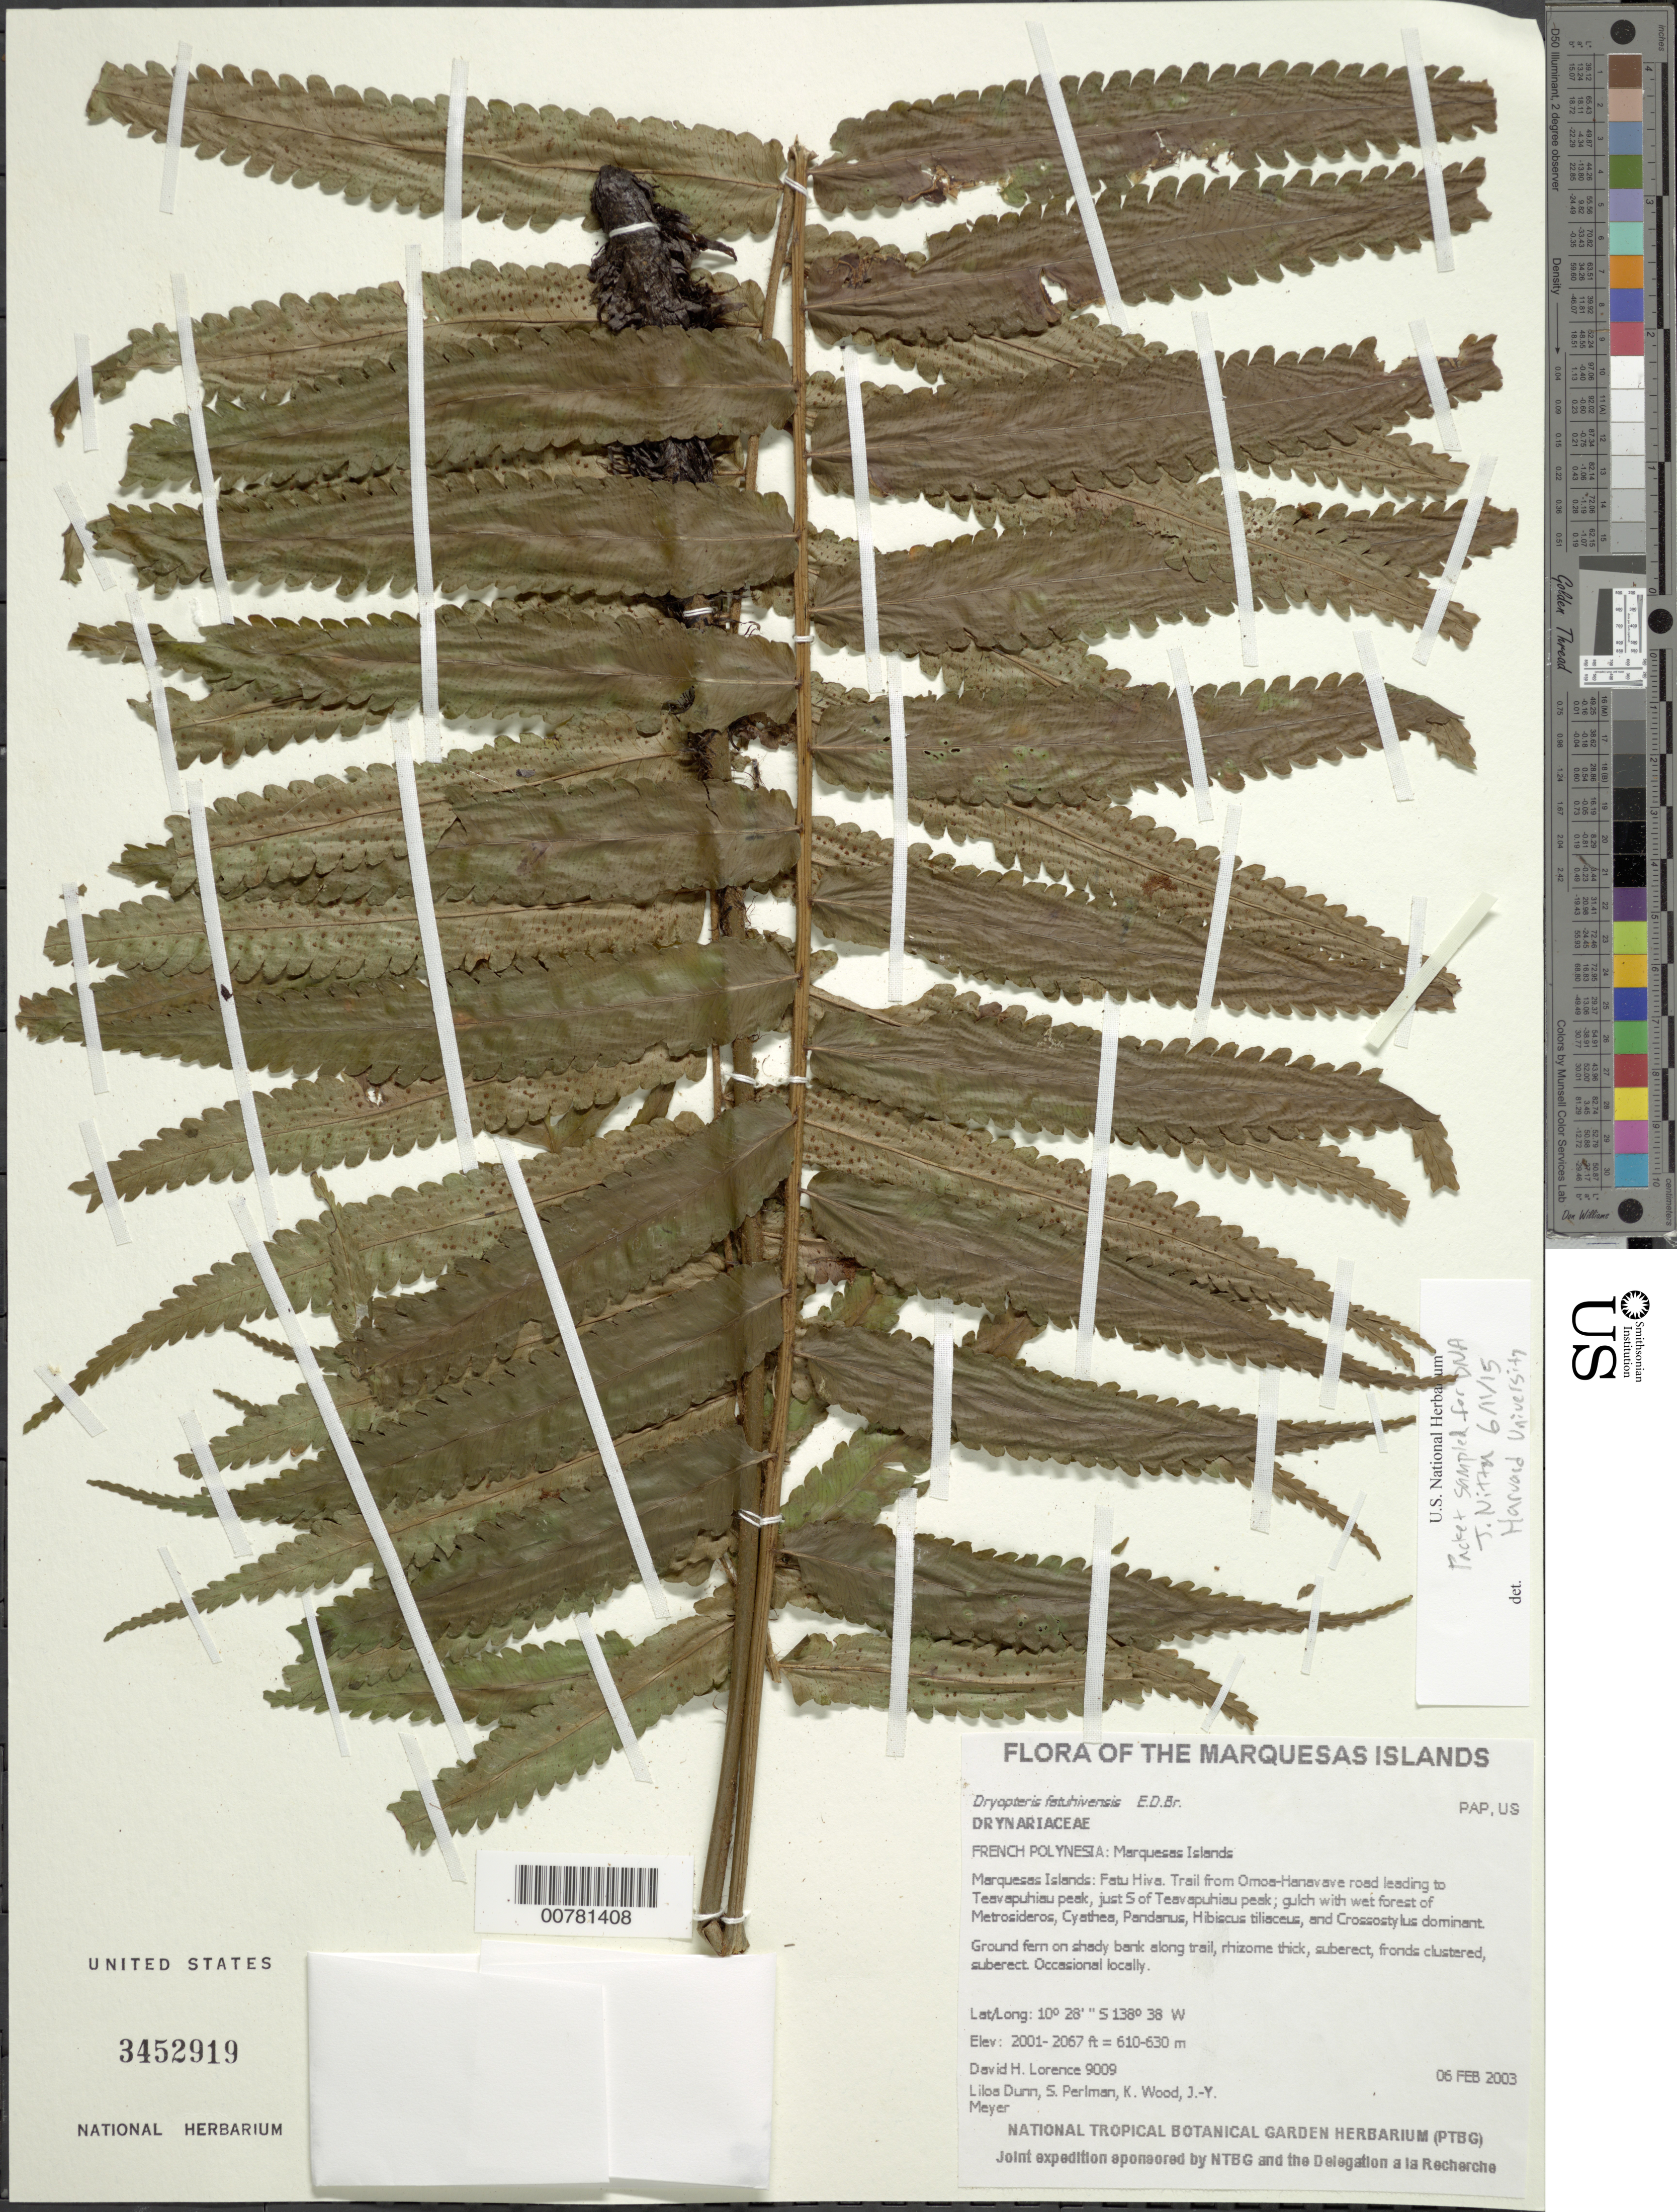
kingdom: Plantae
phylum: Tracheophyta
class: Polypodiopsida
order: Polypodiales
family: Dryopteridaceae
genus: Dryopteris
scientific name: Dryopteris fatuhivensis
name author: E.D. Br.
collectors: D. Lorence, L. Dunn, S. P. Perlman, K. R. Wood & J.-Y. Meyer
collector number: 9009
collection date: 2003-02-06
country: French Polynesia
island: Fatu Hiva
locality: Trail from Omoa-Hanavave road leading to Teavapuhiau peak, just S of Teavapuhiau peak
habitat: Gulch with wet forest. Ground fern on shady bank along trail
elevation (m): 610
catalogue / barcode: US 3452919